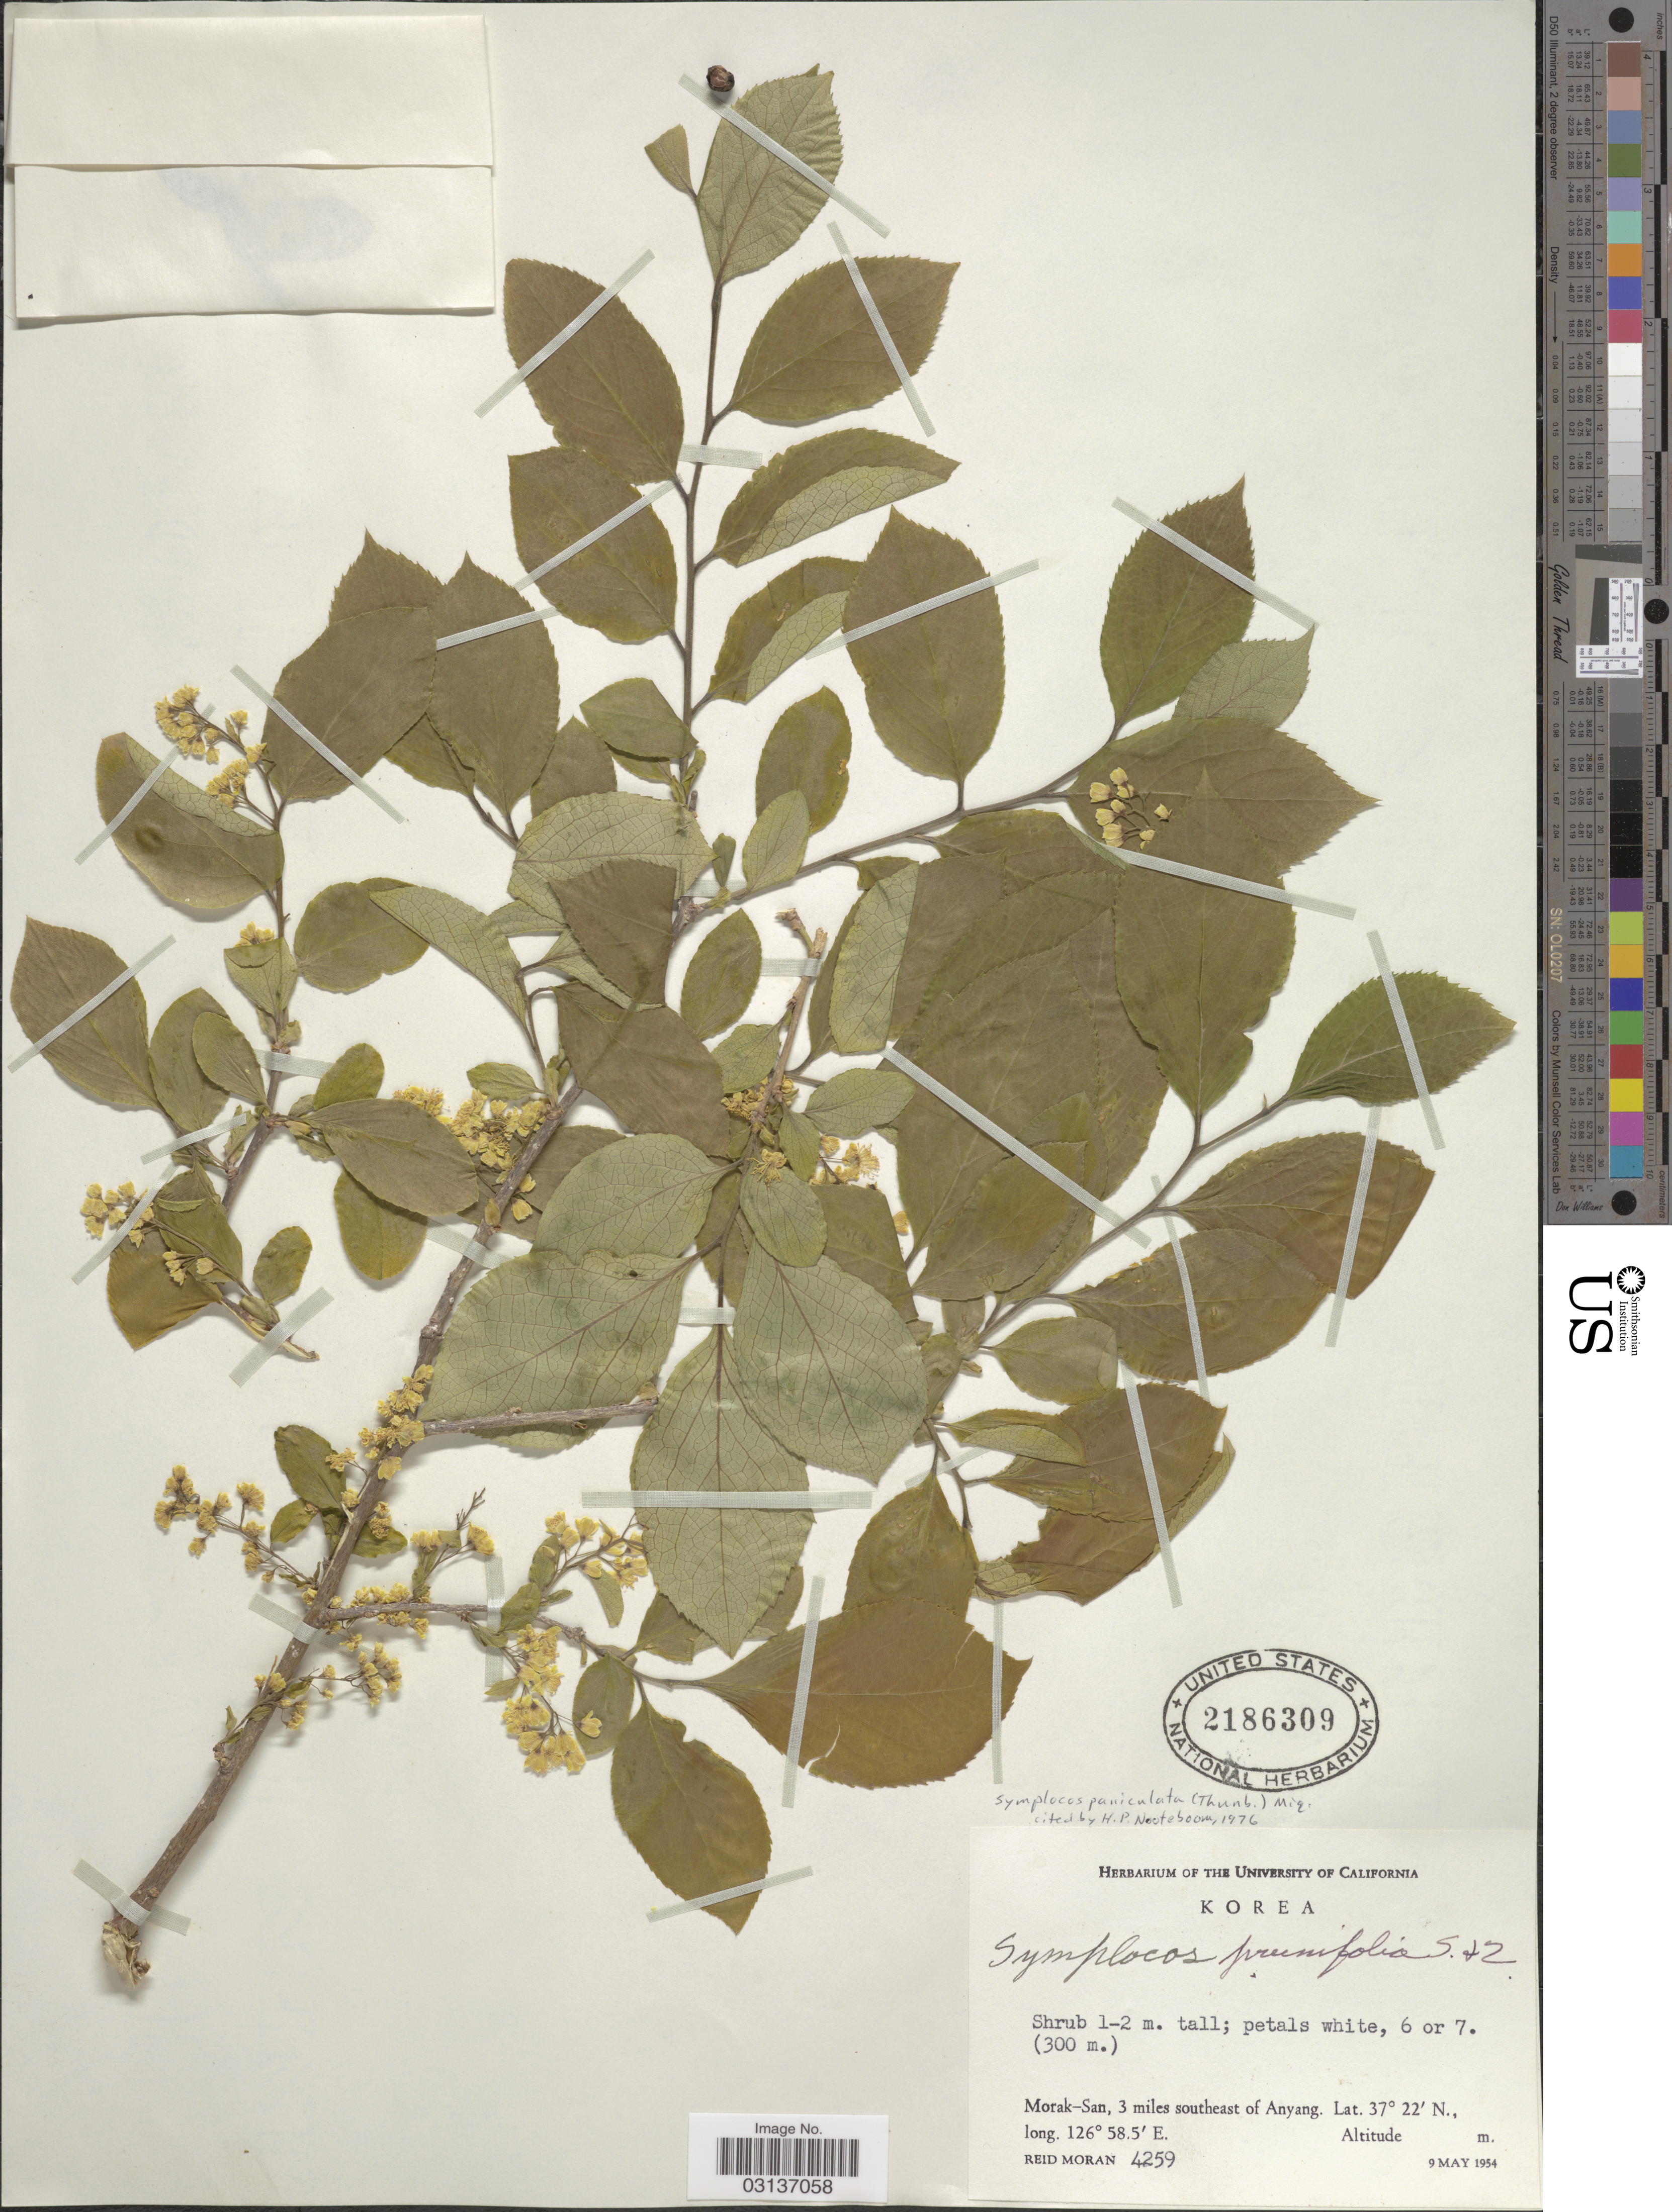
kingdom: Plantae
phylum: Tracheophyta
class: Magnoliopsida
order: Ericales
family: Symplocaceae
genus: Symplocos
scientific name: Symplocos paniculata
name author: Miq.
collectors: R. Moran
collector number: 4259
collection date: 1954-05-09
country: South Korea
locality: Morak-San, 3 miles southeast of Anyang.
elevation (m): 300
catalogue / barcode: US 2186309